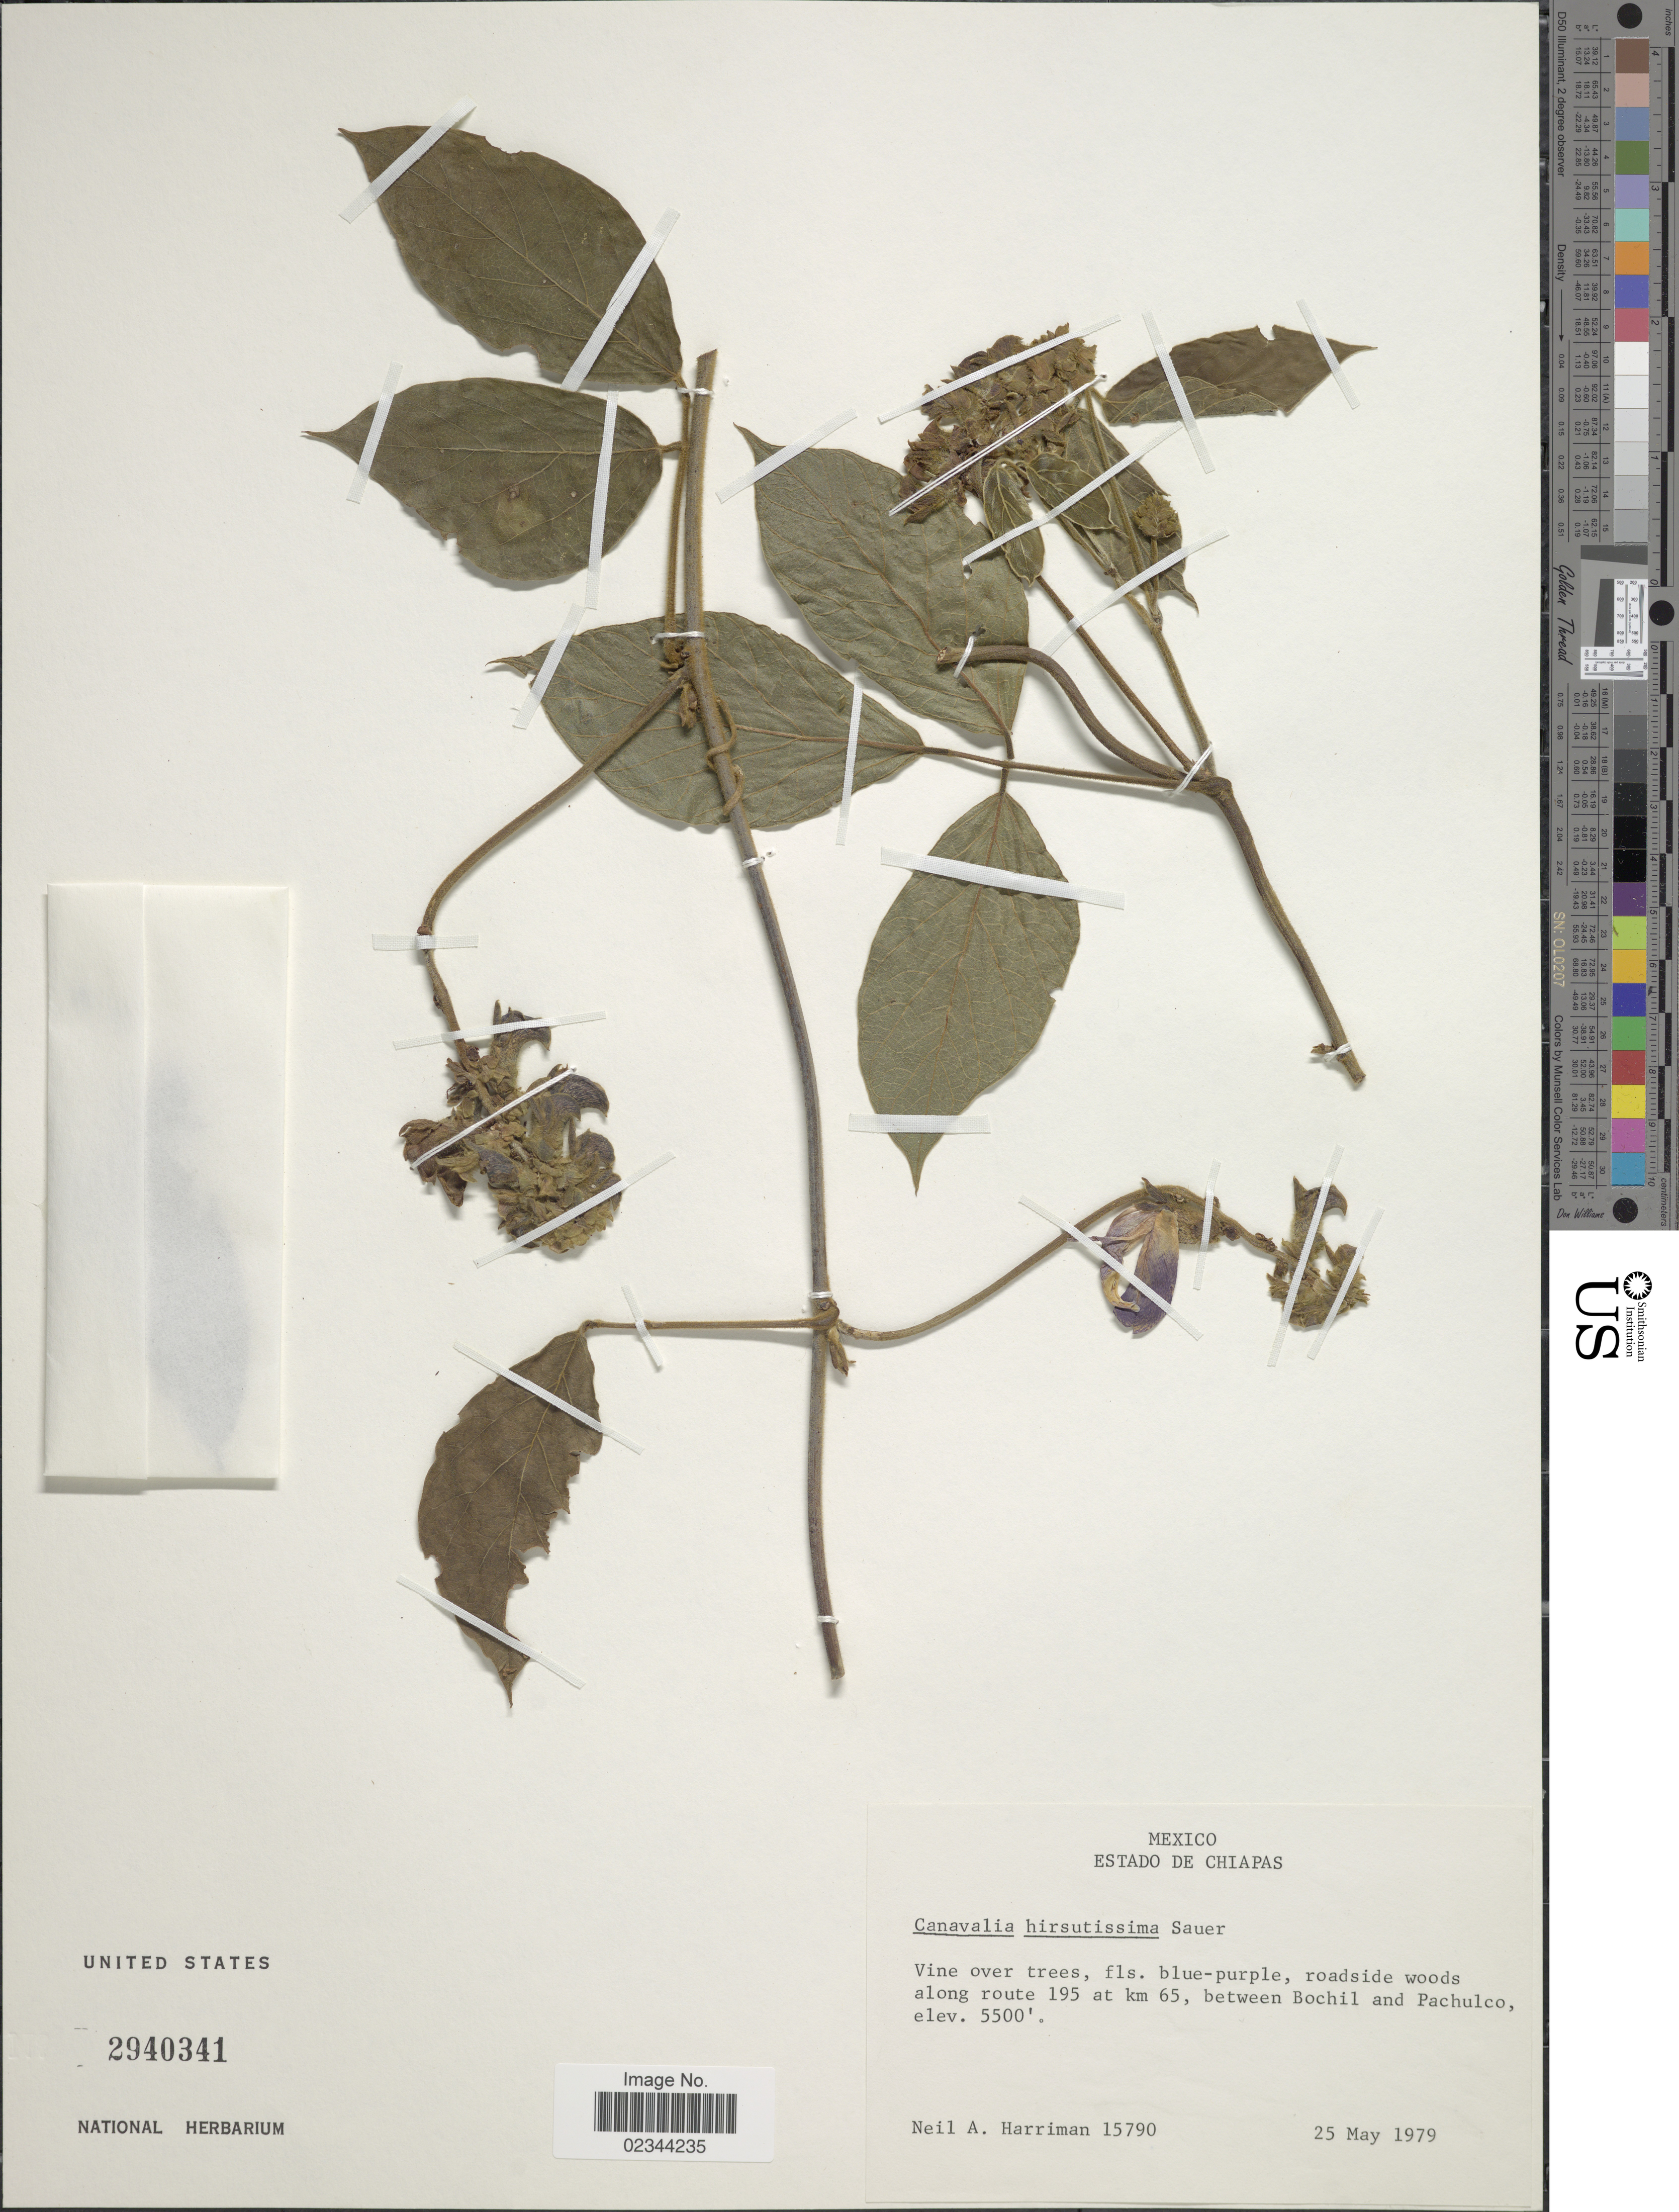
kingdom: Plantae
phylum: Tracheophyta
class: Magnoliopsida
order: Fabales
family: Fabaceae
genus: Canavalia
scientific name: Canavalia hirsutissima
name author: Sauer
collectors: N. A. Harriman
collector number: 15790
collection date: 1979-05-25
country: Mexico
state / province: Chiapas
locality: Roadside woods, along route 195 at km 65, between Bochil and Pachulco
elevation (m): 1676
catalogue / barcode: US 2940341